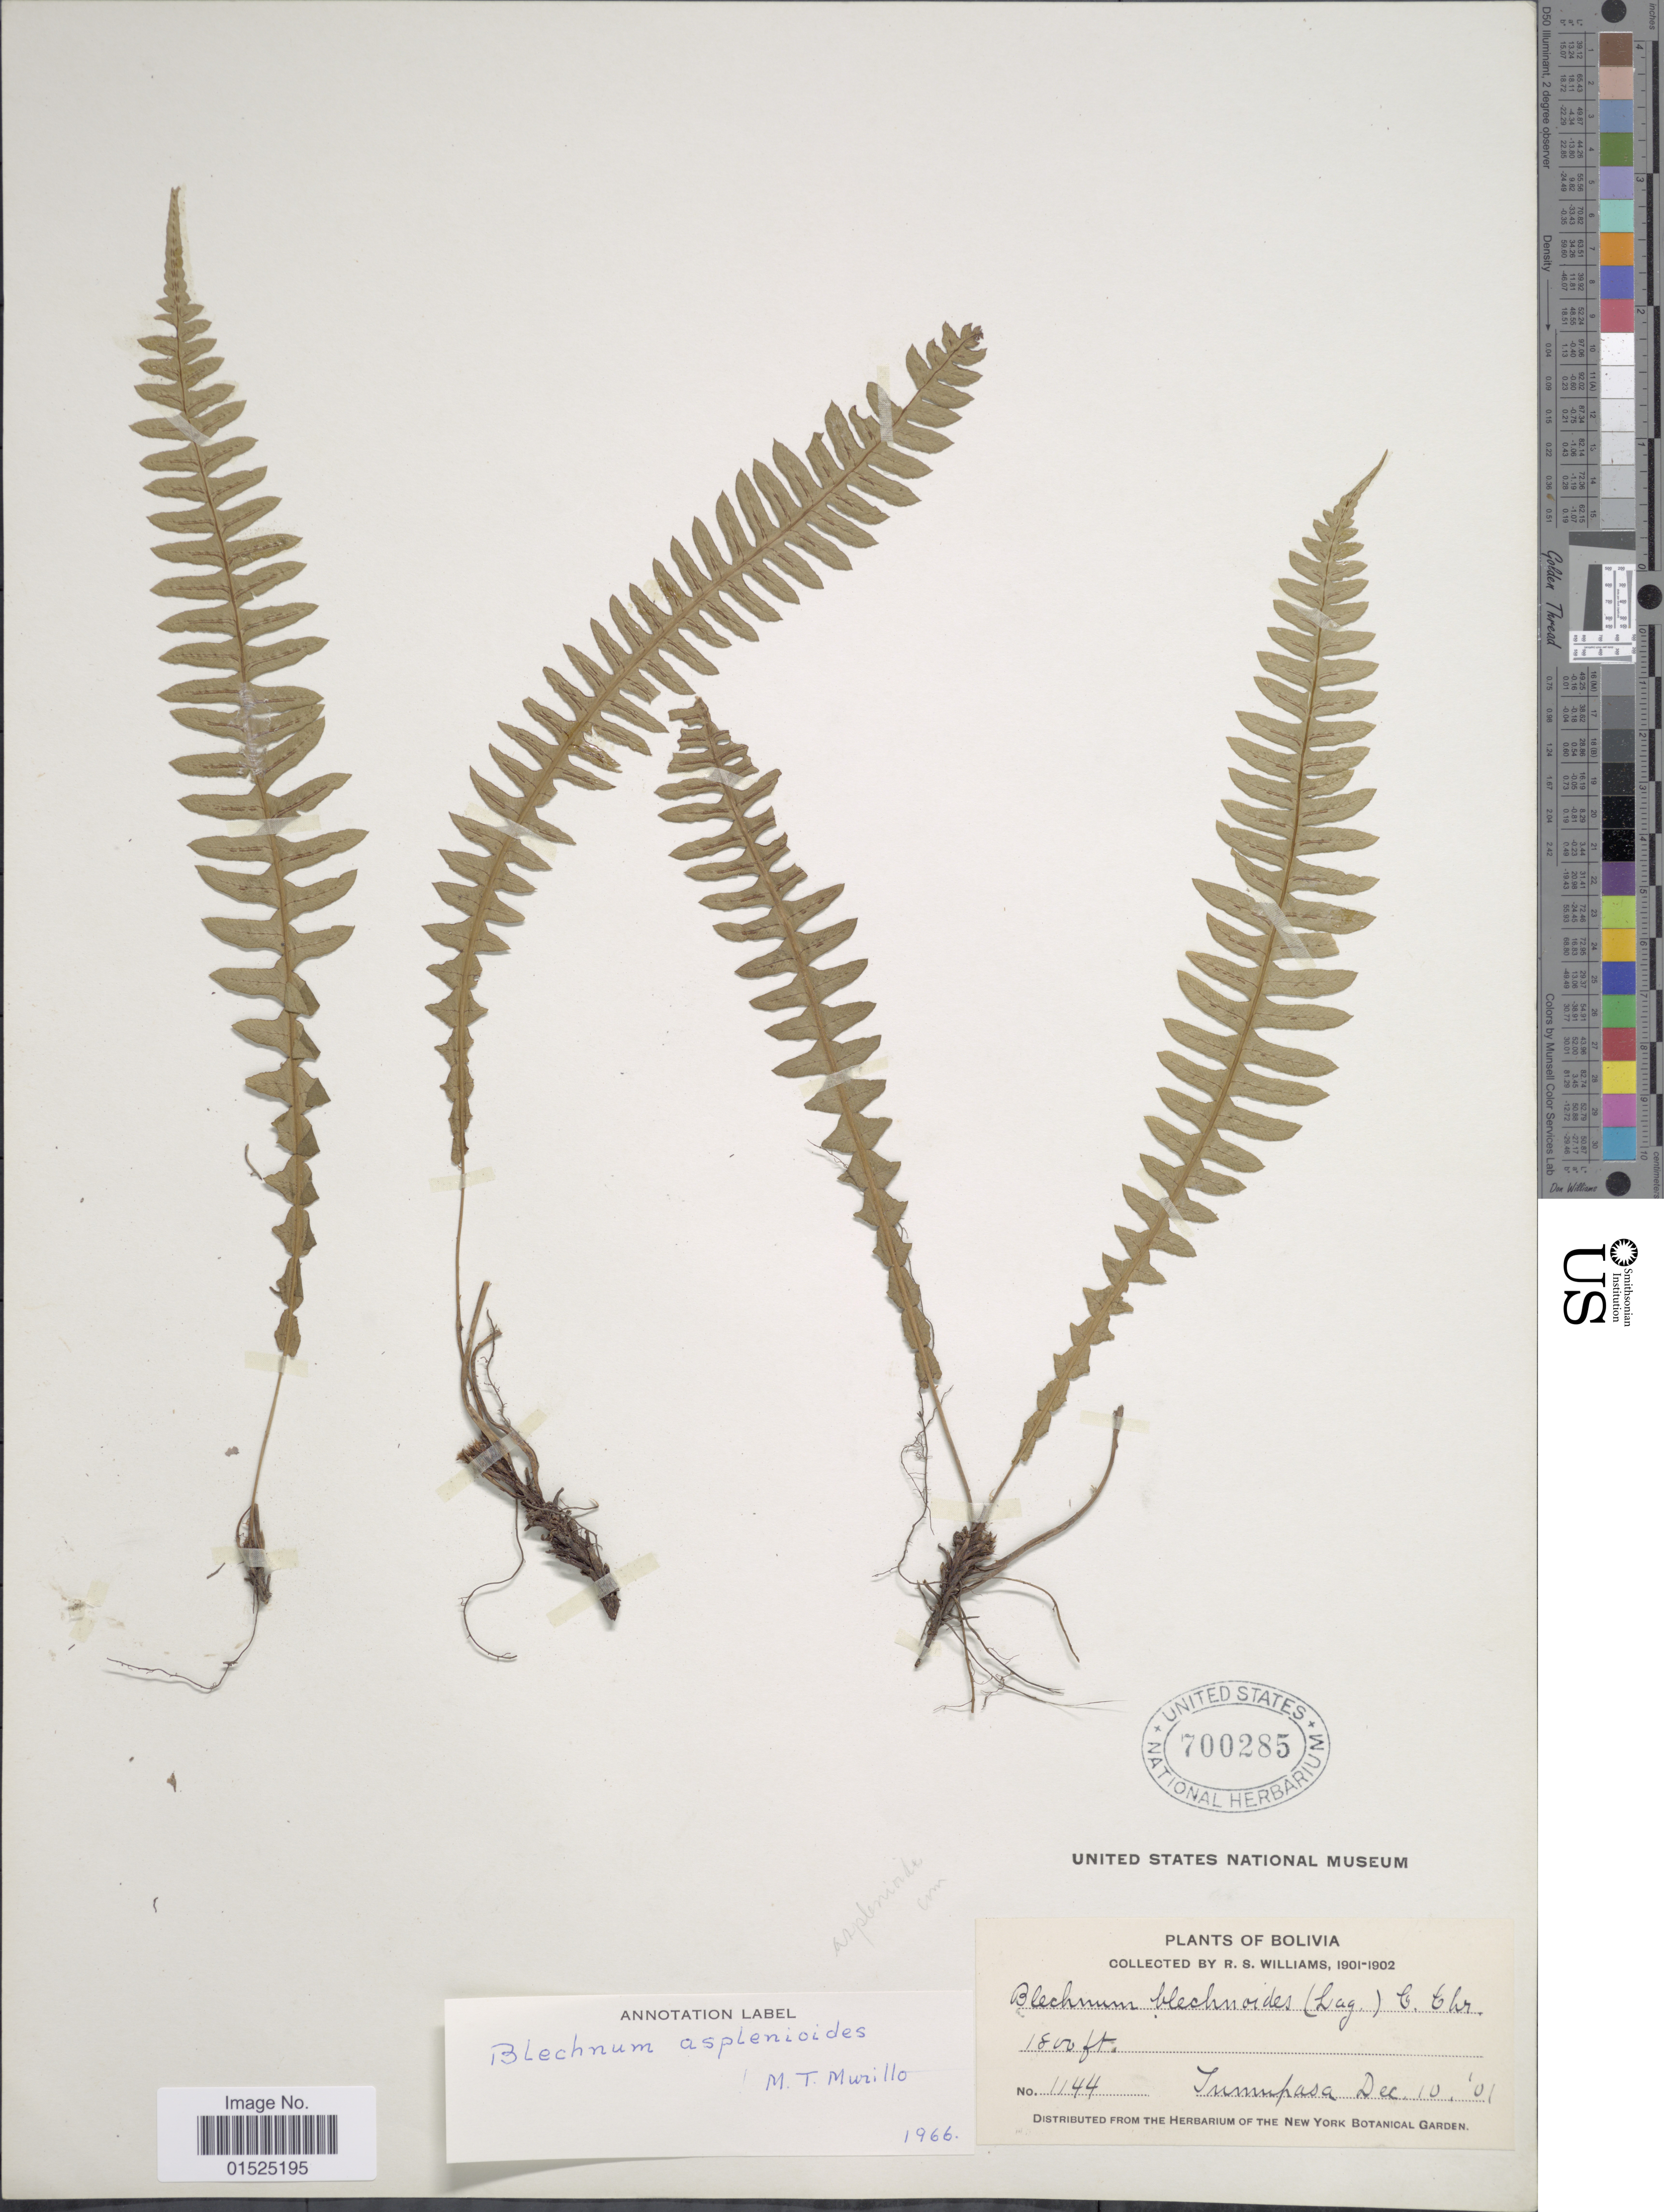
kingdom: Plantae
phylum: Tracheophyta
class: Polypodiopsida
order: Polypodiales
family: Blechnaceae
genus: Blechnum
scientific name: Blechnum asplenioides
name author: Sw.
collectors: R. S. Williams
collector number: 1144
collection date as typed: Dec. 10, '01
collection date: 1901-12-10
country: Bolivia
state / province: La Paz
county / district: Iturralde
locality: Tumupasa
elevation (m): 549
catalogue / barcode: US 700285